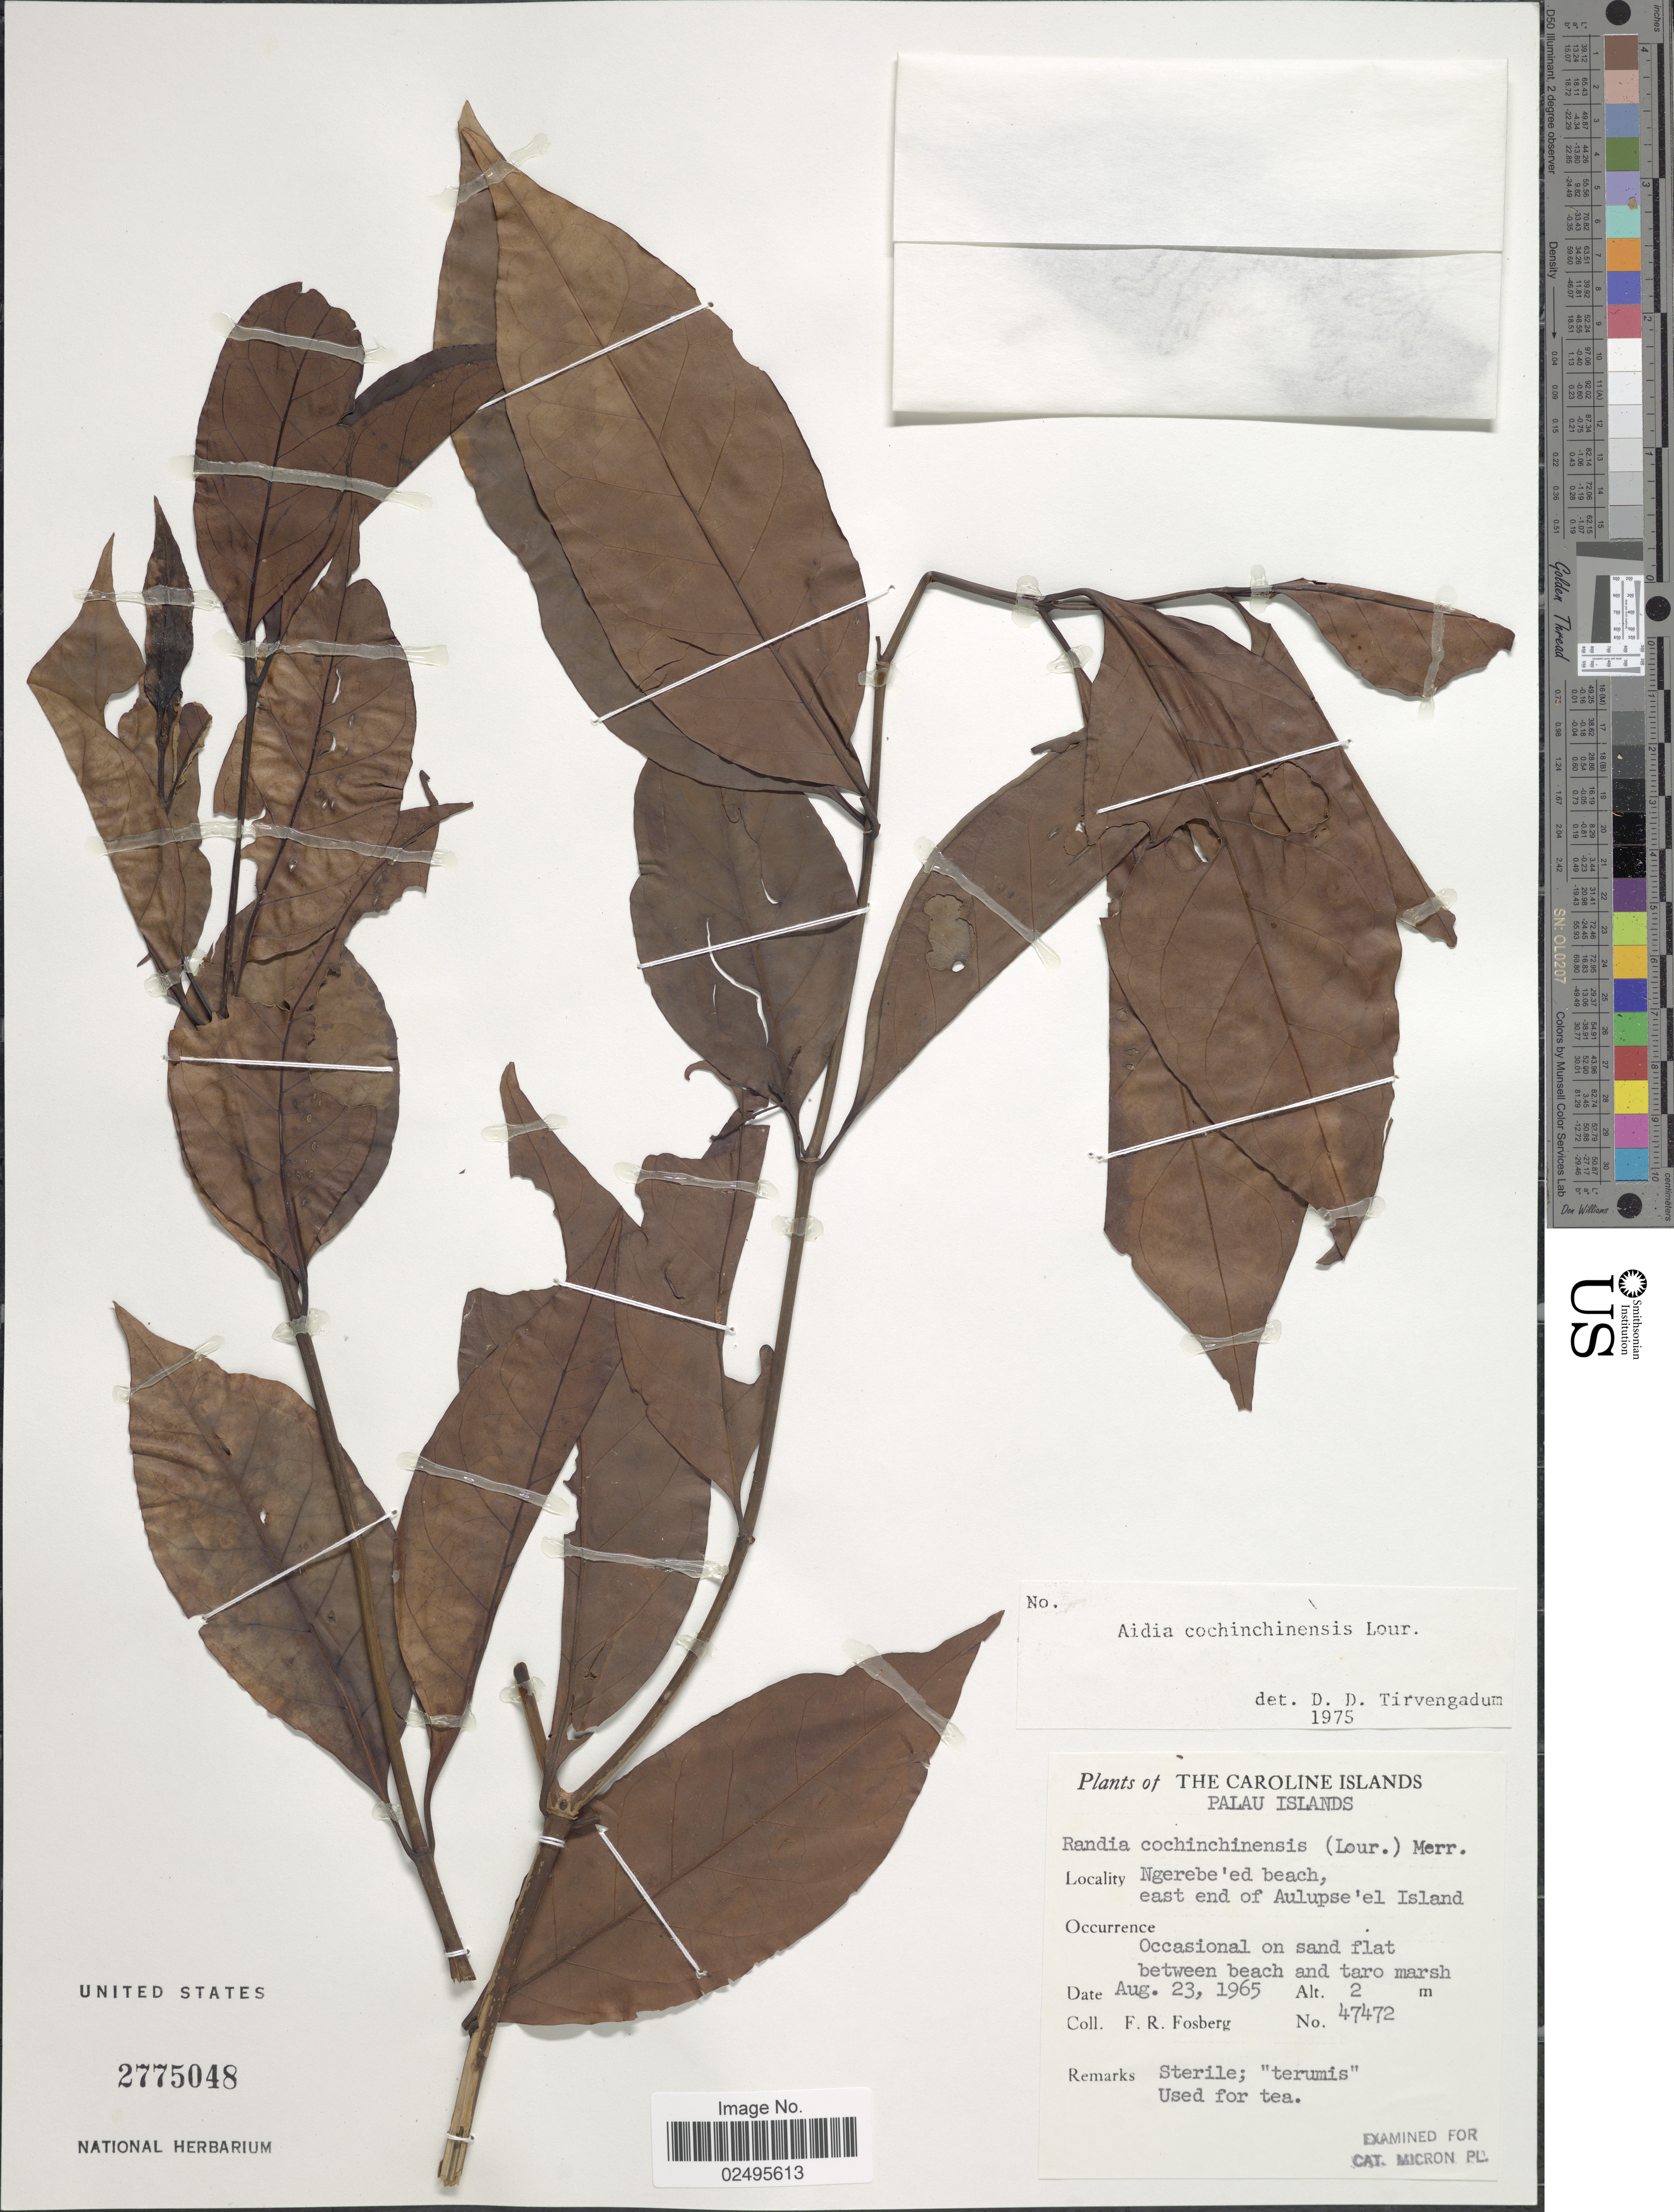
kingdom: Plantae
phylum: Tracheophyta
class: Magnoliopsida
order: Gentianales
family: Rubiaceae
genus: Aidia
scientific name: Aidia graeffei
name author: (Reinecke) Tirveng.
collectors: F. R. Fosberg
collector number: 47472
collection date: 1965-08-23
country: Palau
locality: The Caroline Islands. Palau Islands. Ngerebe'ed beach. east end of Aulupse'el Island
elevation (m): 2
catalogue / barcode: US 2775048